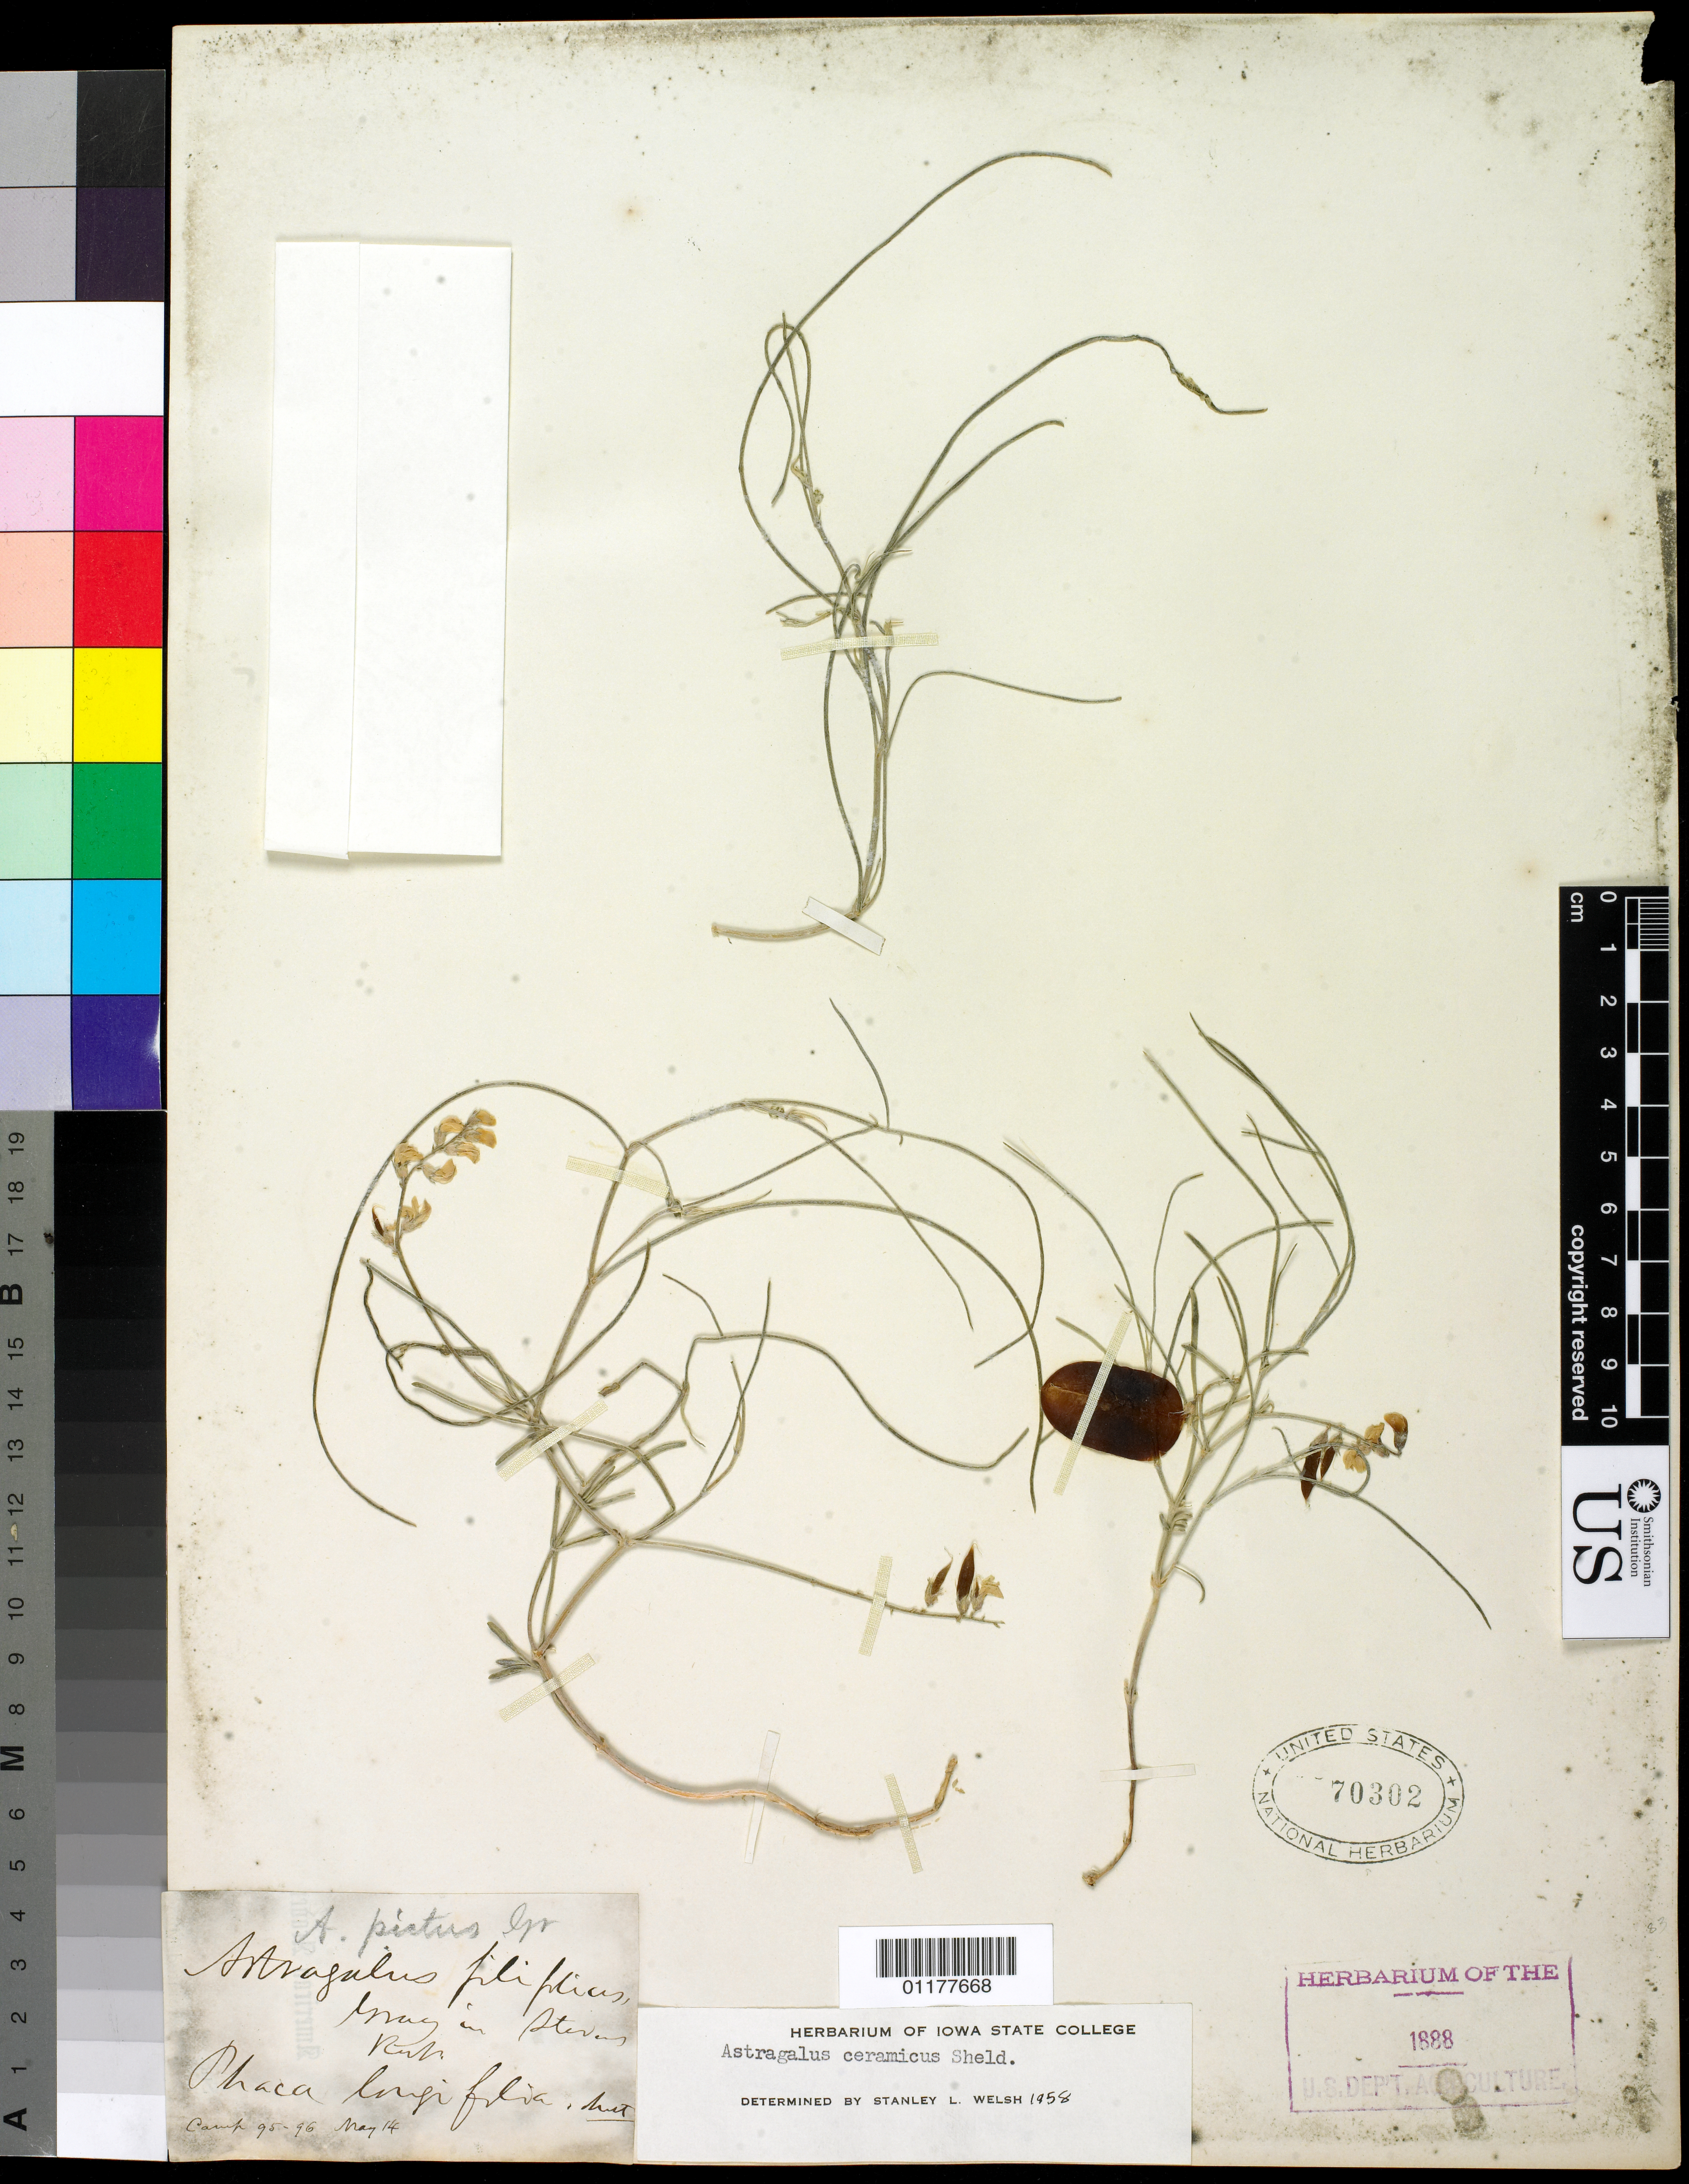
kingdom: Plantae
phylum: Tracheophyta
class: Magnoliopsida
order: Fabales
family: Fabaceae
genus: Astragalus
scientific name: Astragalus ceramicus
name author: E. Sheld.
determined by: Welsh, Stanley L., (BRY), Brigham Young University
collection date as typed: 14May----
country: Canada / United States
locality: Camp 95-96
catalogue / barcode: US 70302